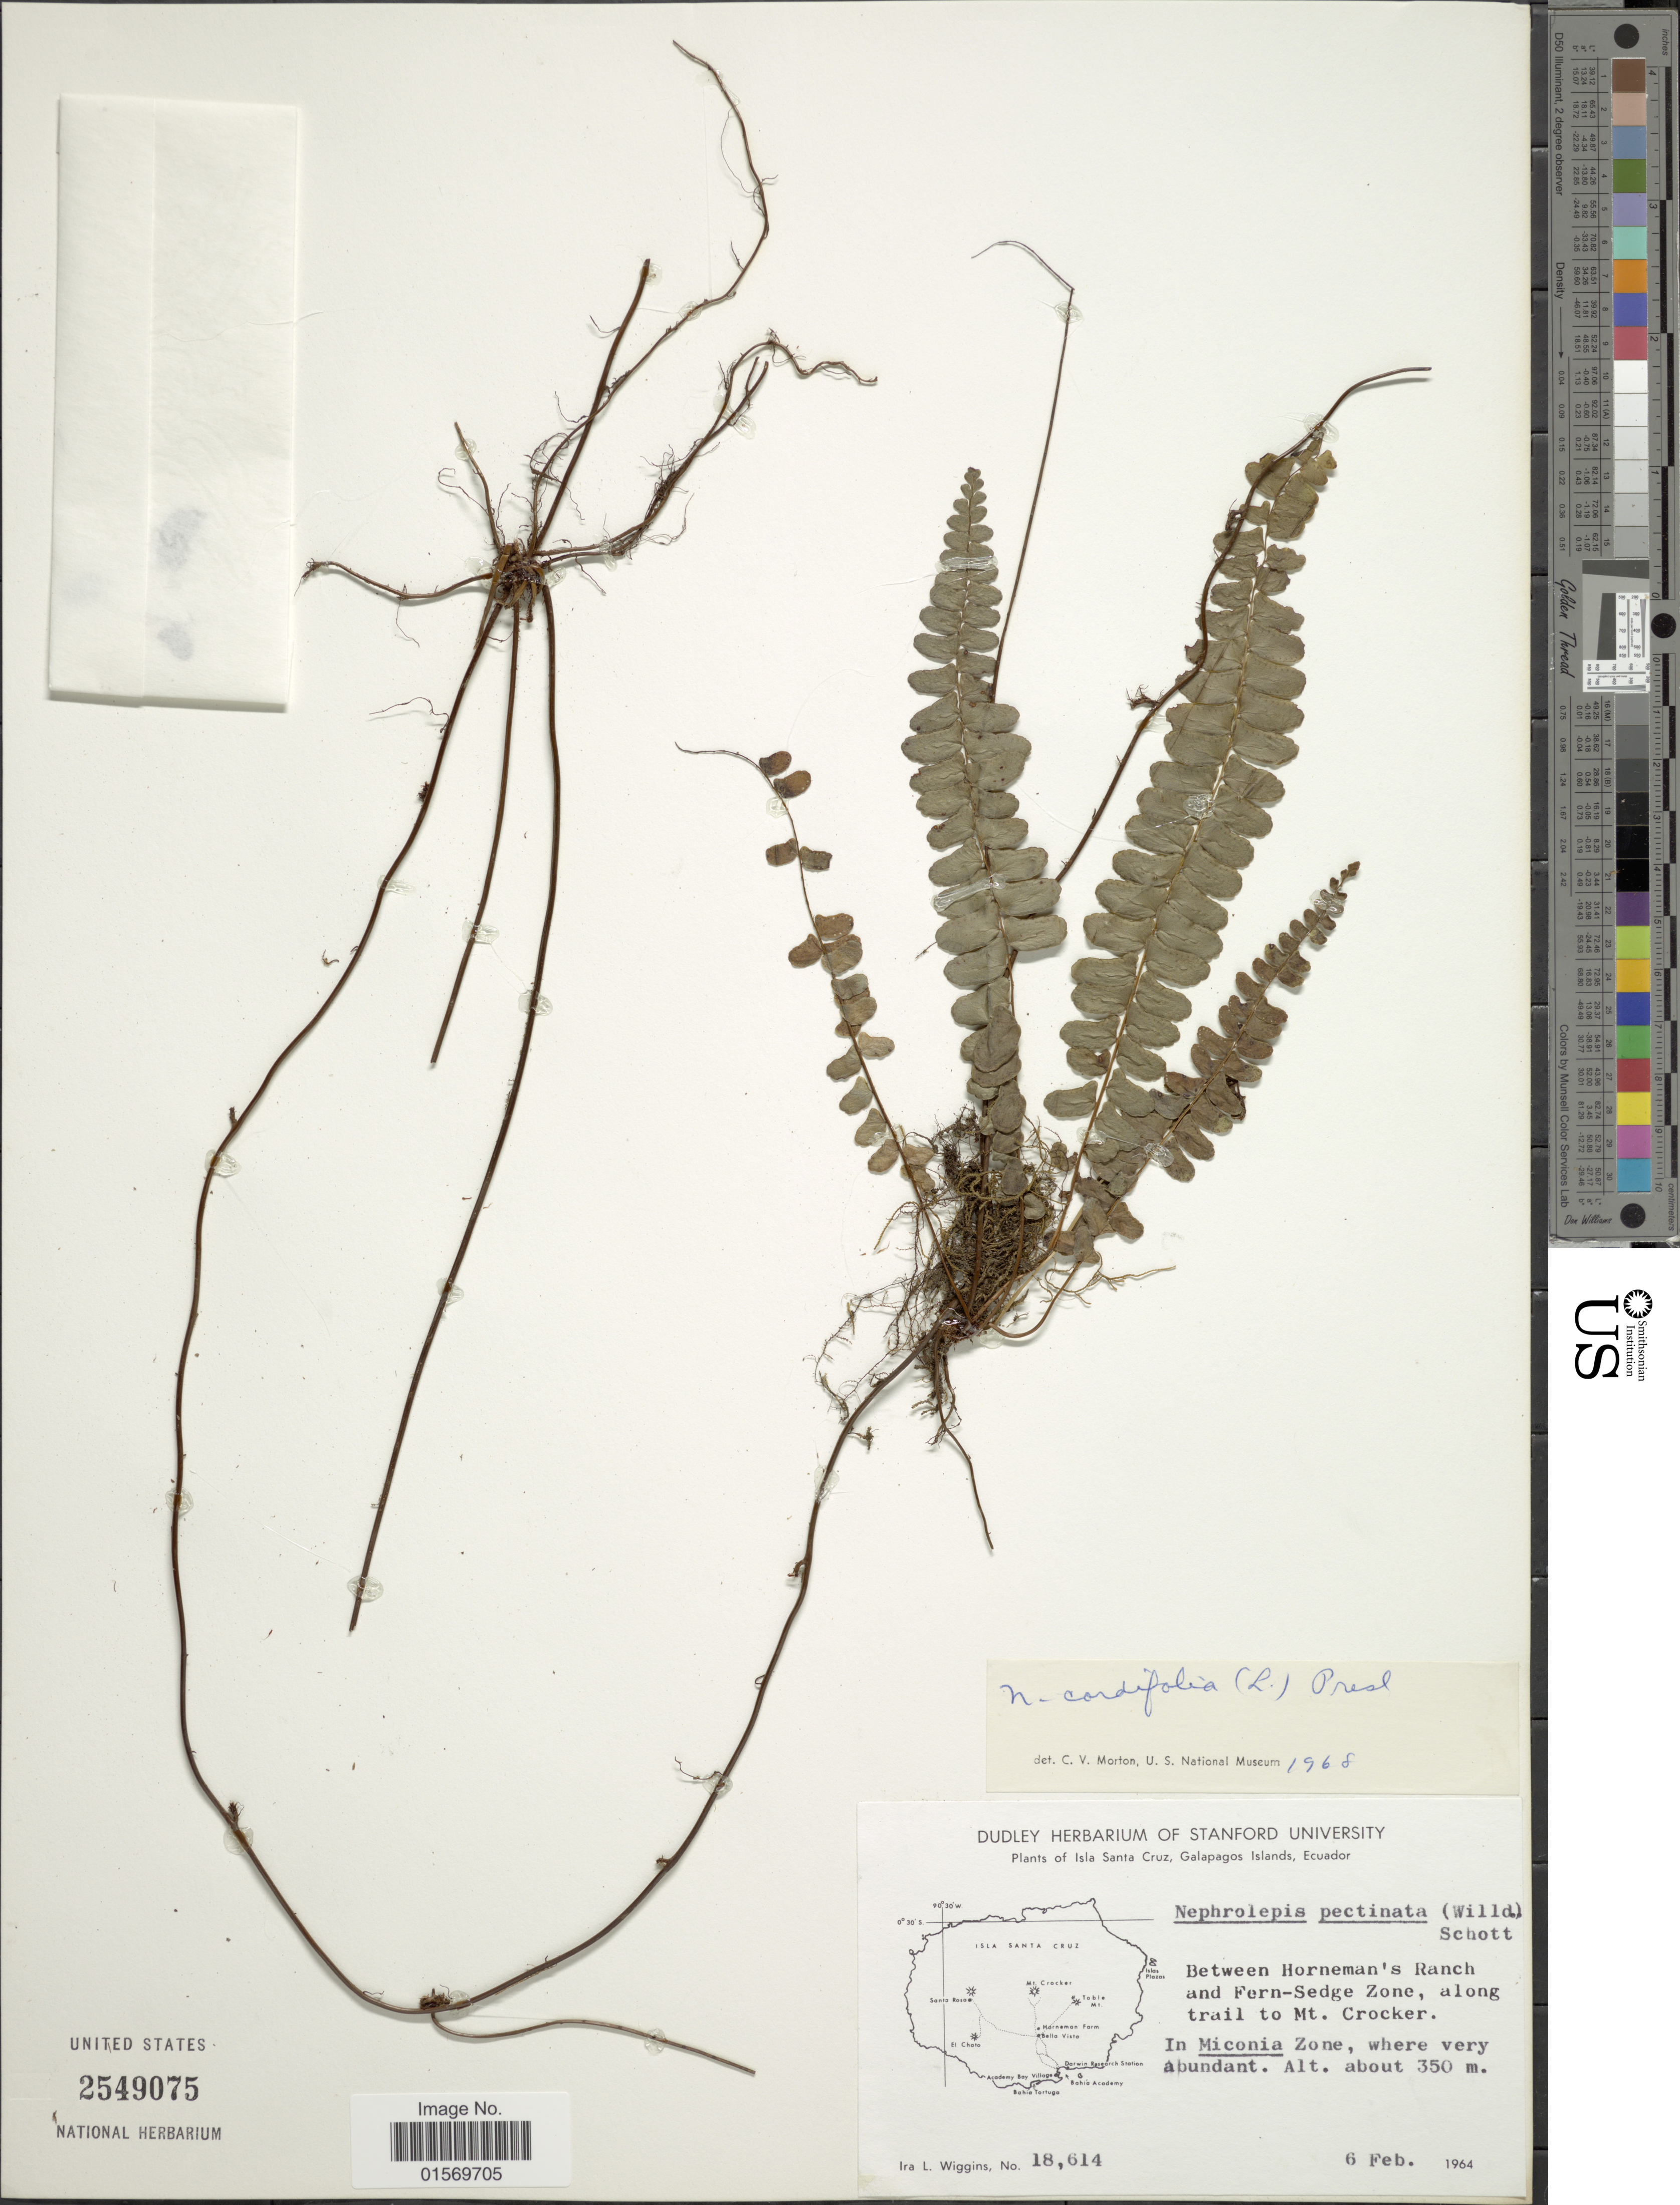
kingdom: Plantae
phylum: Tracheophyta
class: Polypodiopsida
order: Polypodiales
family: Nephrolepidaceae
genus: Nephrolepis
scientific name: Nephrolepis cordifolia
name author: (L.) C. Presl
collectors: I. L. Wiggins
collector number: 18614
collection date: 1964-02-06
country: Ecuador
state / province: Colón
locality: Isla Santa Cruz, Galapagos Islands, between Horneman's Ranch and Fern-Sedge Zone, along trail to Mt. Crocker, in Miconia Zone.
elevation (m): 350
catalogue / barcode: US 2549075